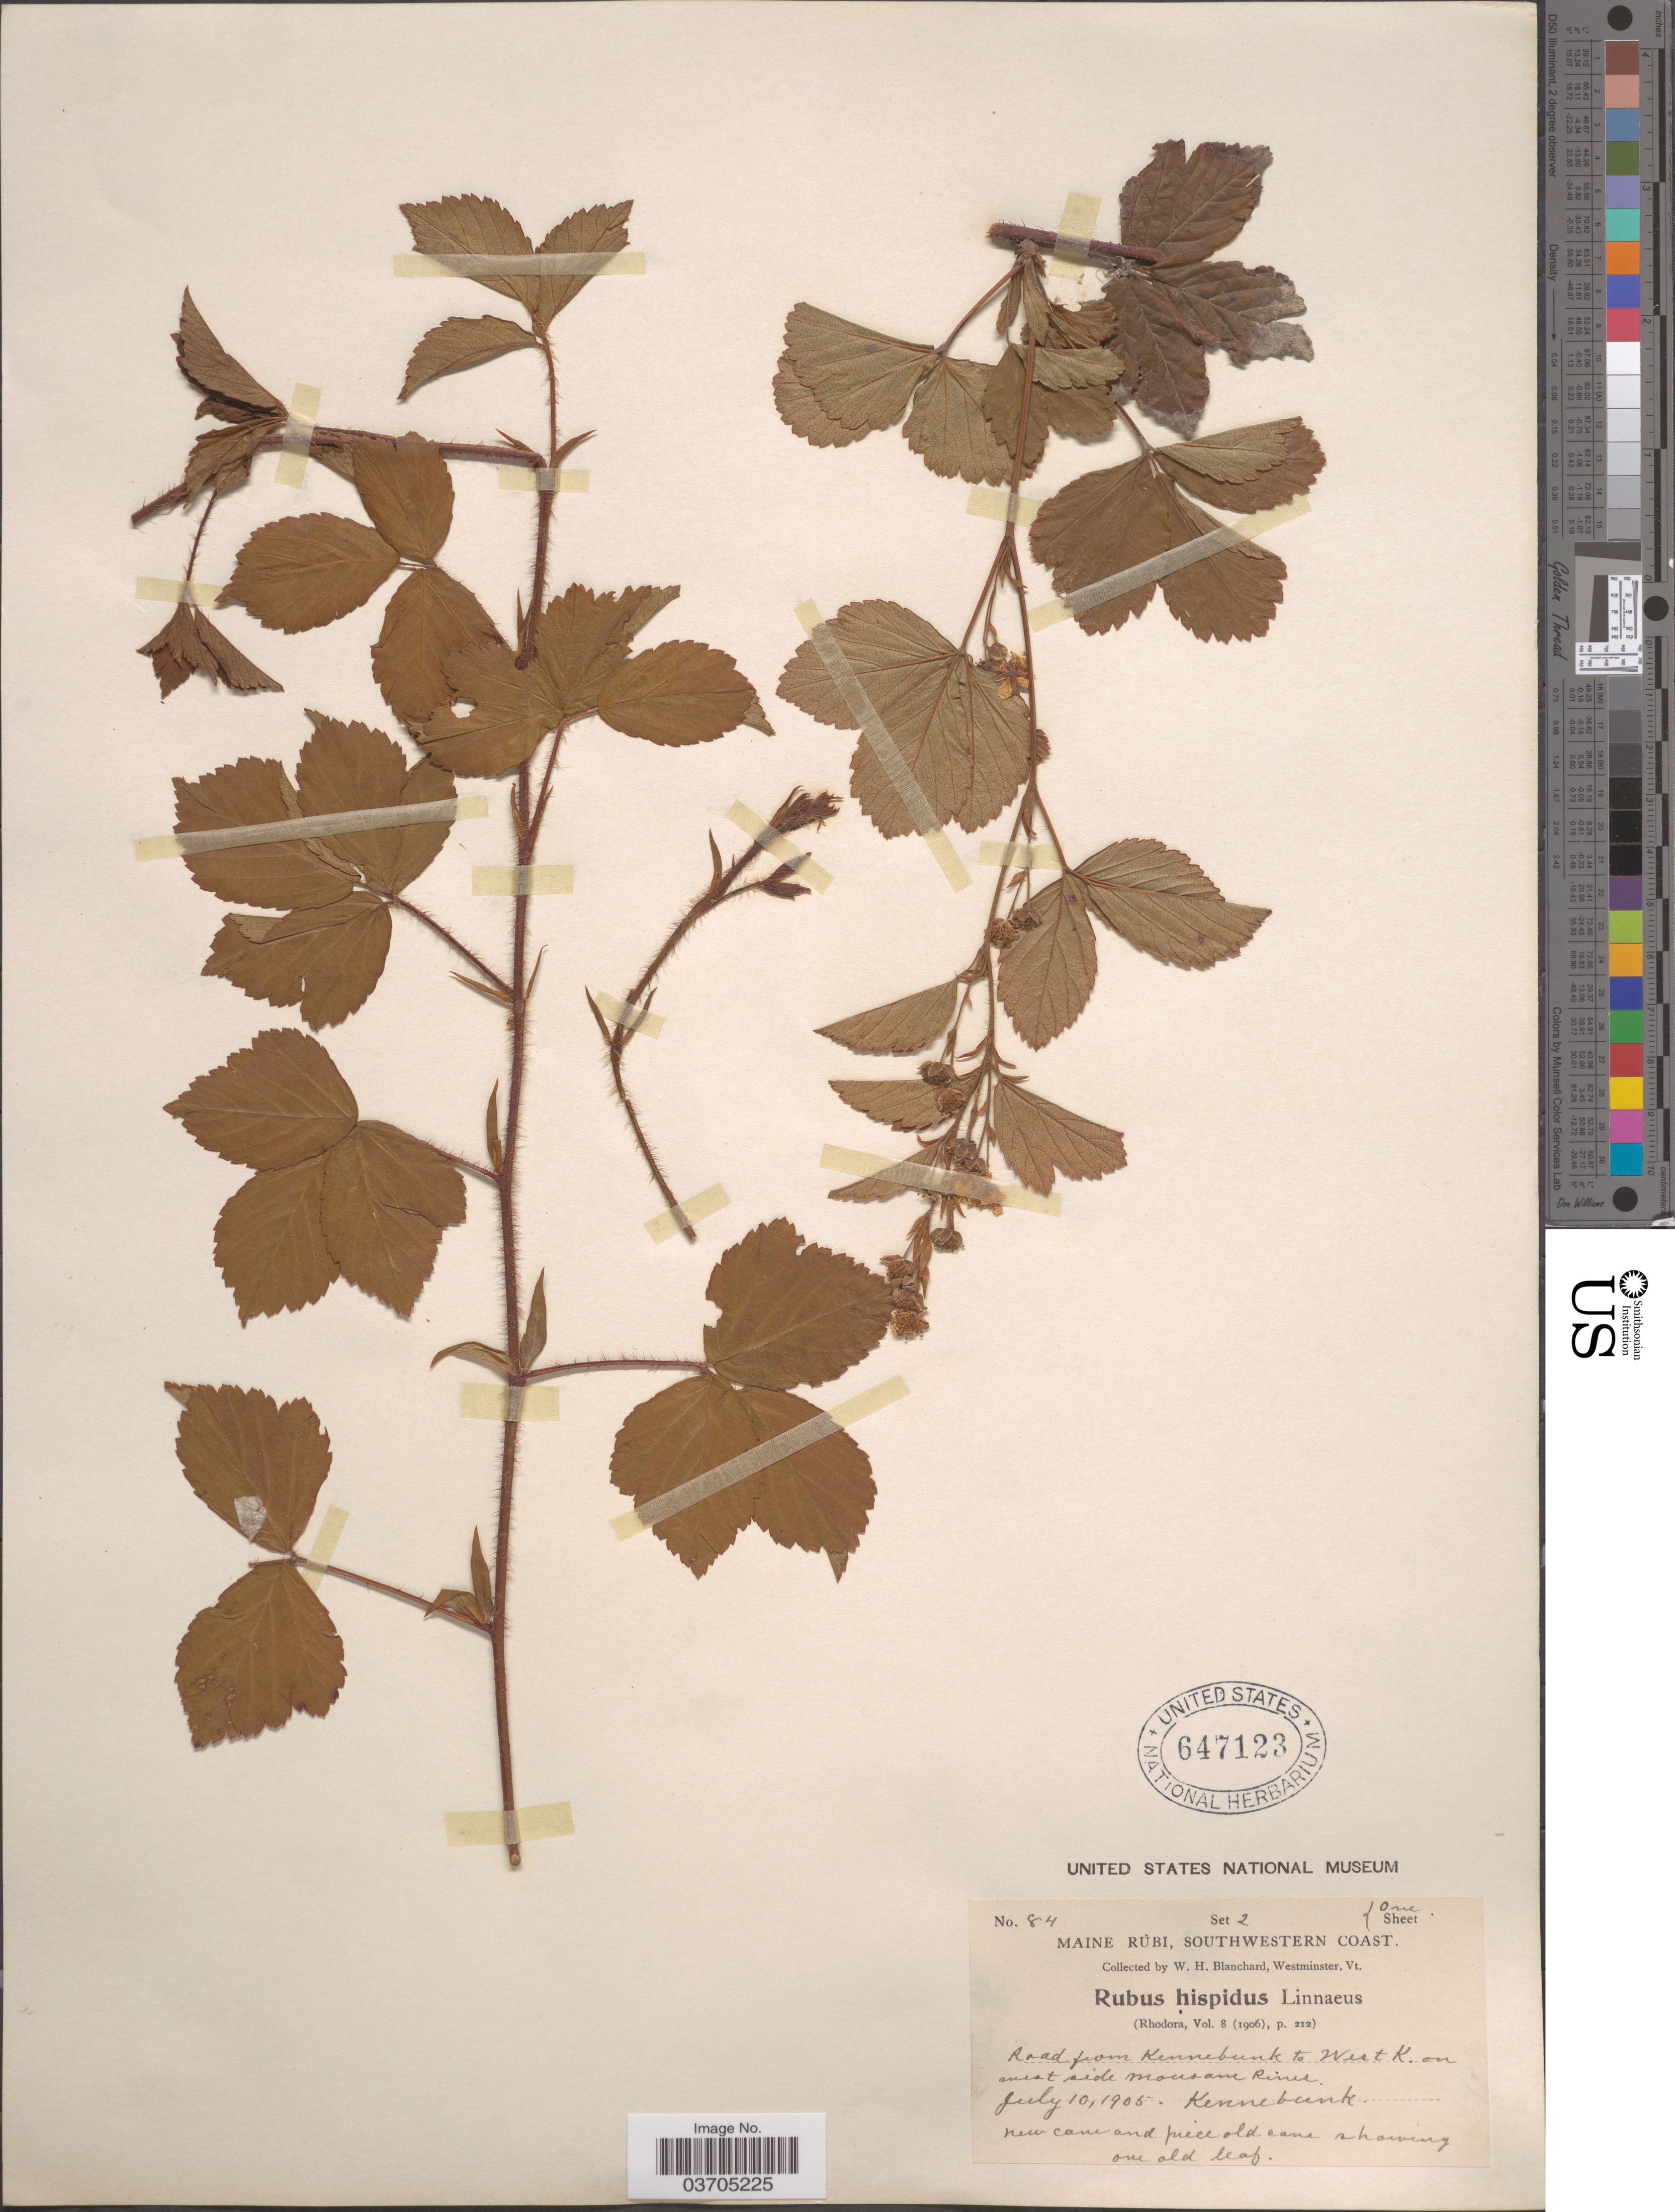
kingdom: Plantae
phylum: Tracheophyta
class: Magnoliopsida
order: Rosales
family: Rosaceae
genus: Rubus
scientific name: Rubus hispidus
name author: L.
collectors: W. H. Blanchard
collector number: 84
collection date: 1905-07-10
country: United States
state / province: Maine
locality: Southwestern Coast. Road from Kennebunk to West K. on west side Mousam River.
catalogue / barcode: US 647123